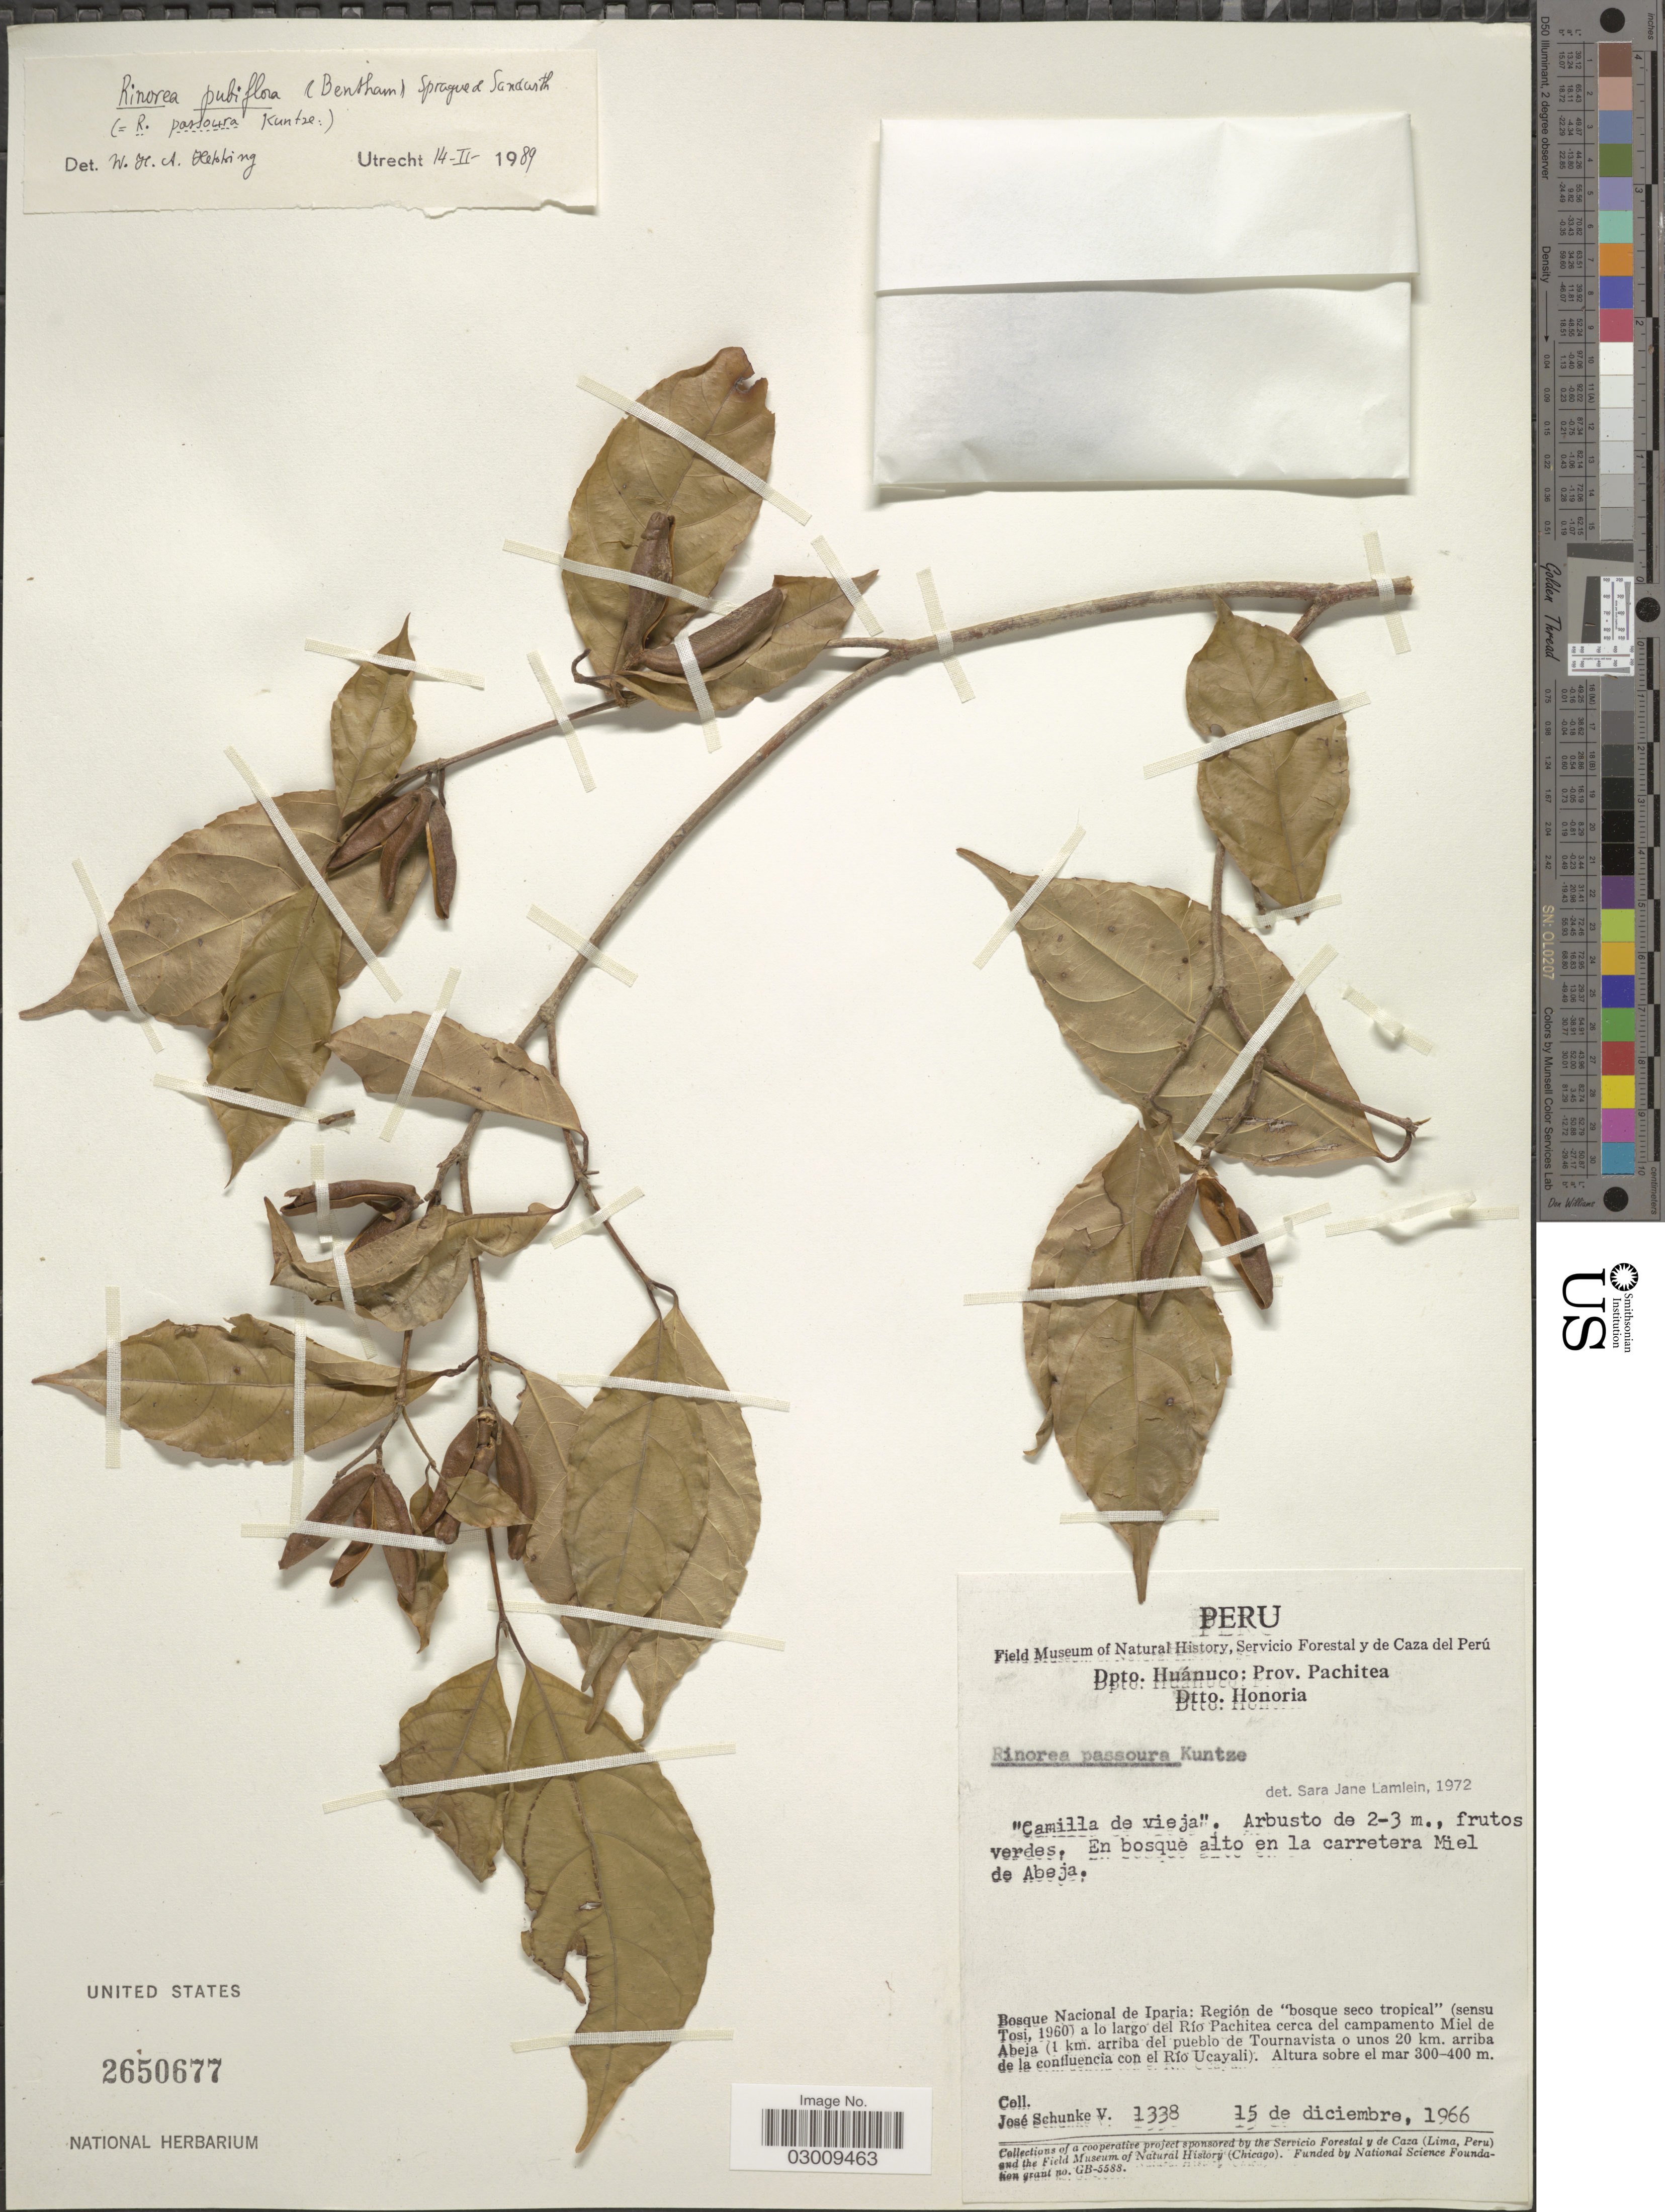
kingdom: Plantae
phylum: Tracheophyta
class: Magnoliopsida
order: Malpighiales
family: Violaceae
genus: Rinorea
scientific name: Rinorea pubiflora var. pubiflora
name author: (Benth.) Sprague & Sandwith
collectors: J. Schunke Vigo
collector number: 1338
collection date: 1966-12-15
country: Peru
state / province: Huánuco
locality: Dpto. Huánuco: Prov. Pachitea. Dtto. Honoria. Bosque Nacional de Iparia: Región de "bosque seco tropical" (sensu Tosi, 1960) a lo largo del Río Pachitea cerca del campamento Miel de Abeja (1 km. arriba del pueblo de Tournavista o unos 20 km. arriba de la confluencia con el Río Ucayali).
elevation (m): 300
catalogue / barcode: US 2650677